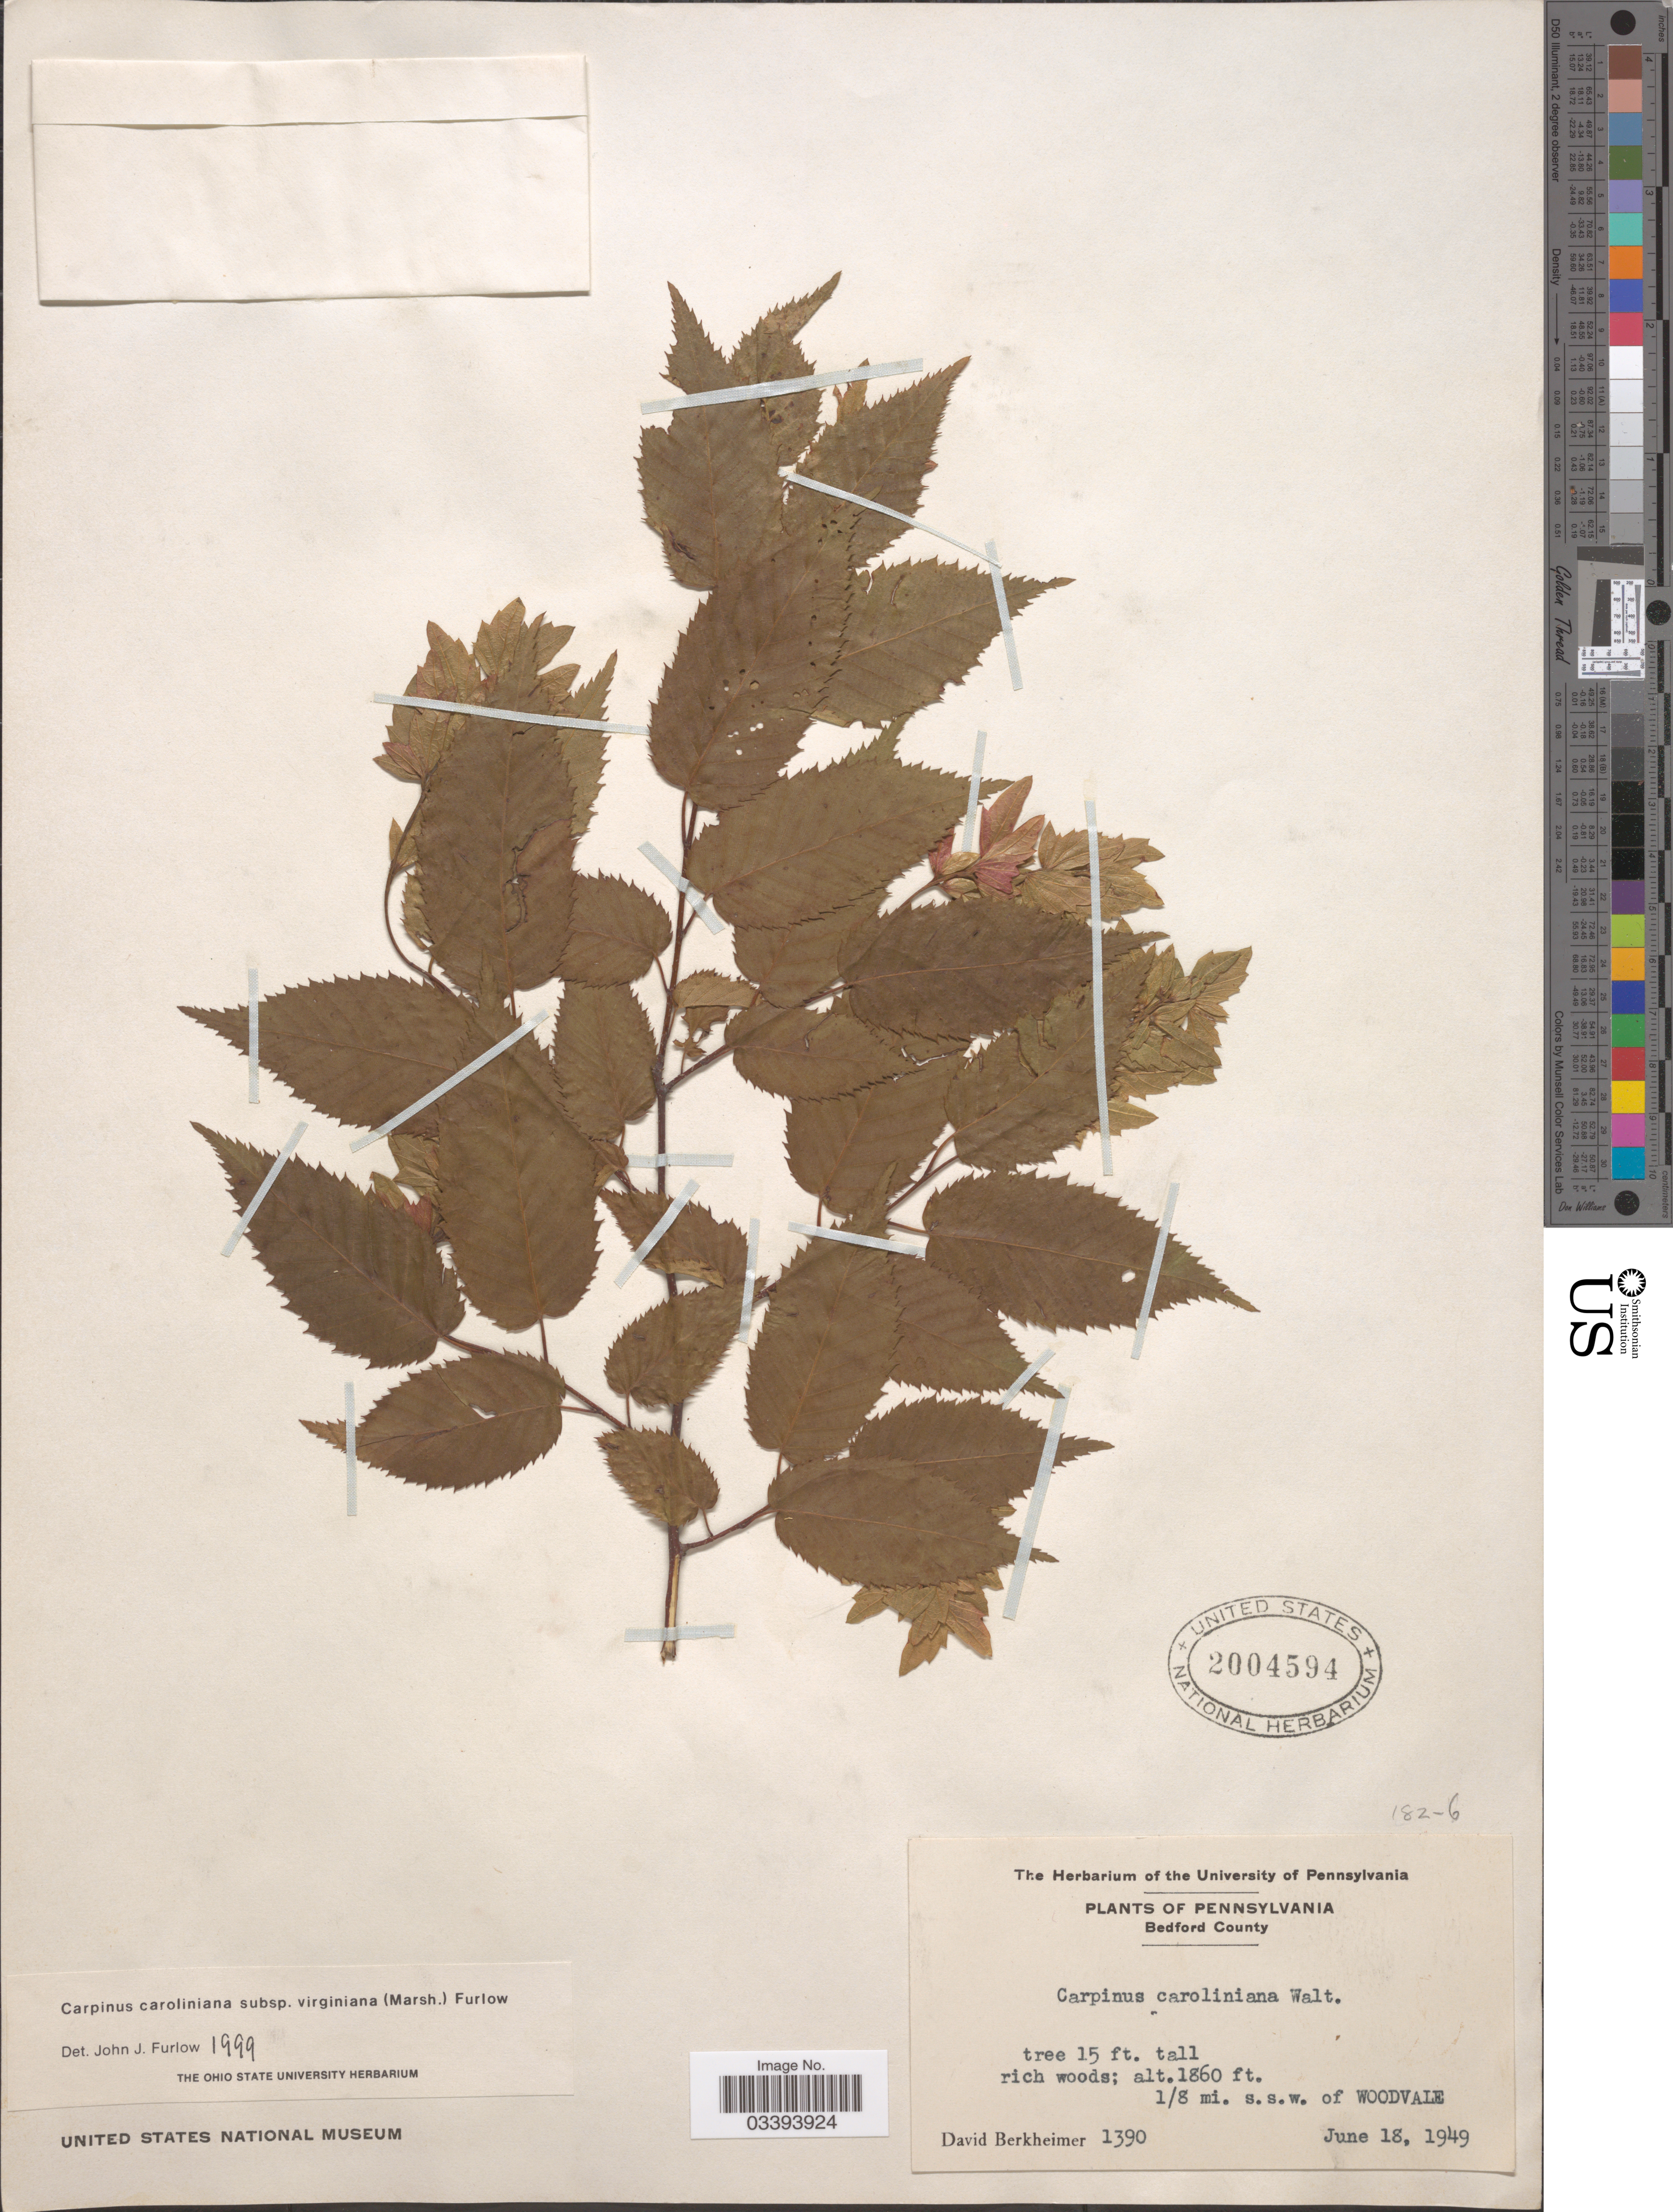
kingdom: Plantae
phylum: Tracheophyta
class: Magnoliopsida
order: Fagales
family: Betulaceae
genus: Carpinus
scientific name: Carpinus caroliniana subsp. virginiana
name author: (Marshall) Furlow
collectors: D. Berkheimer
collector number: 1390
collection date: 1949-06-18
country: United States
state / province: Pennsylvania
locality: Bedford County. 1/8 mi. s.s.w. of Woodvale.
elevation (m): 567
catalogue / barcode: US 2004594